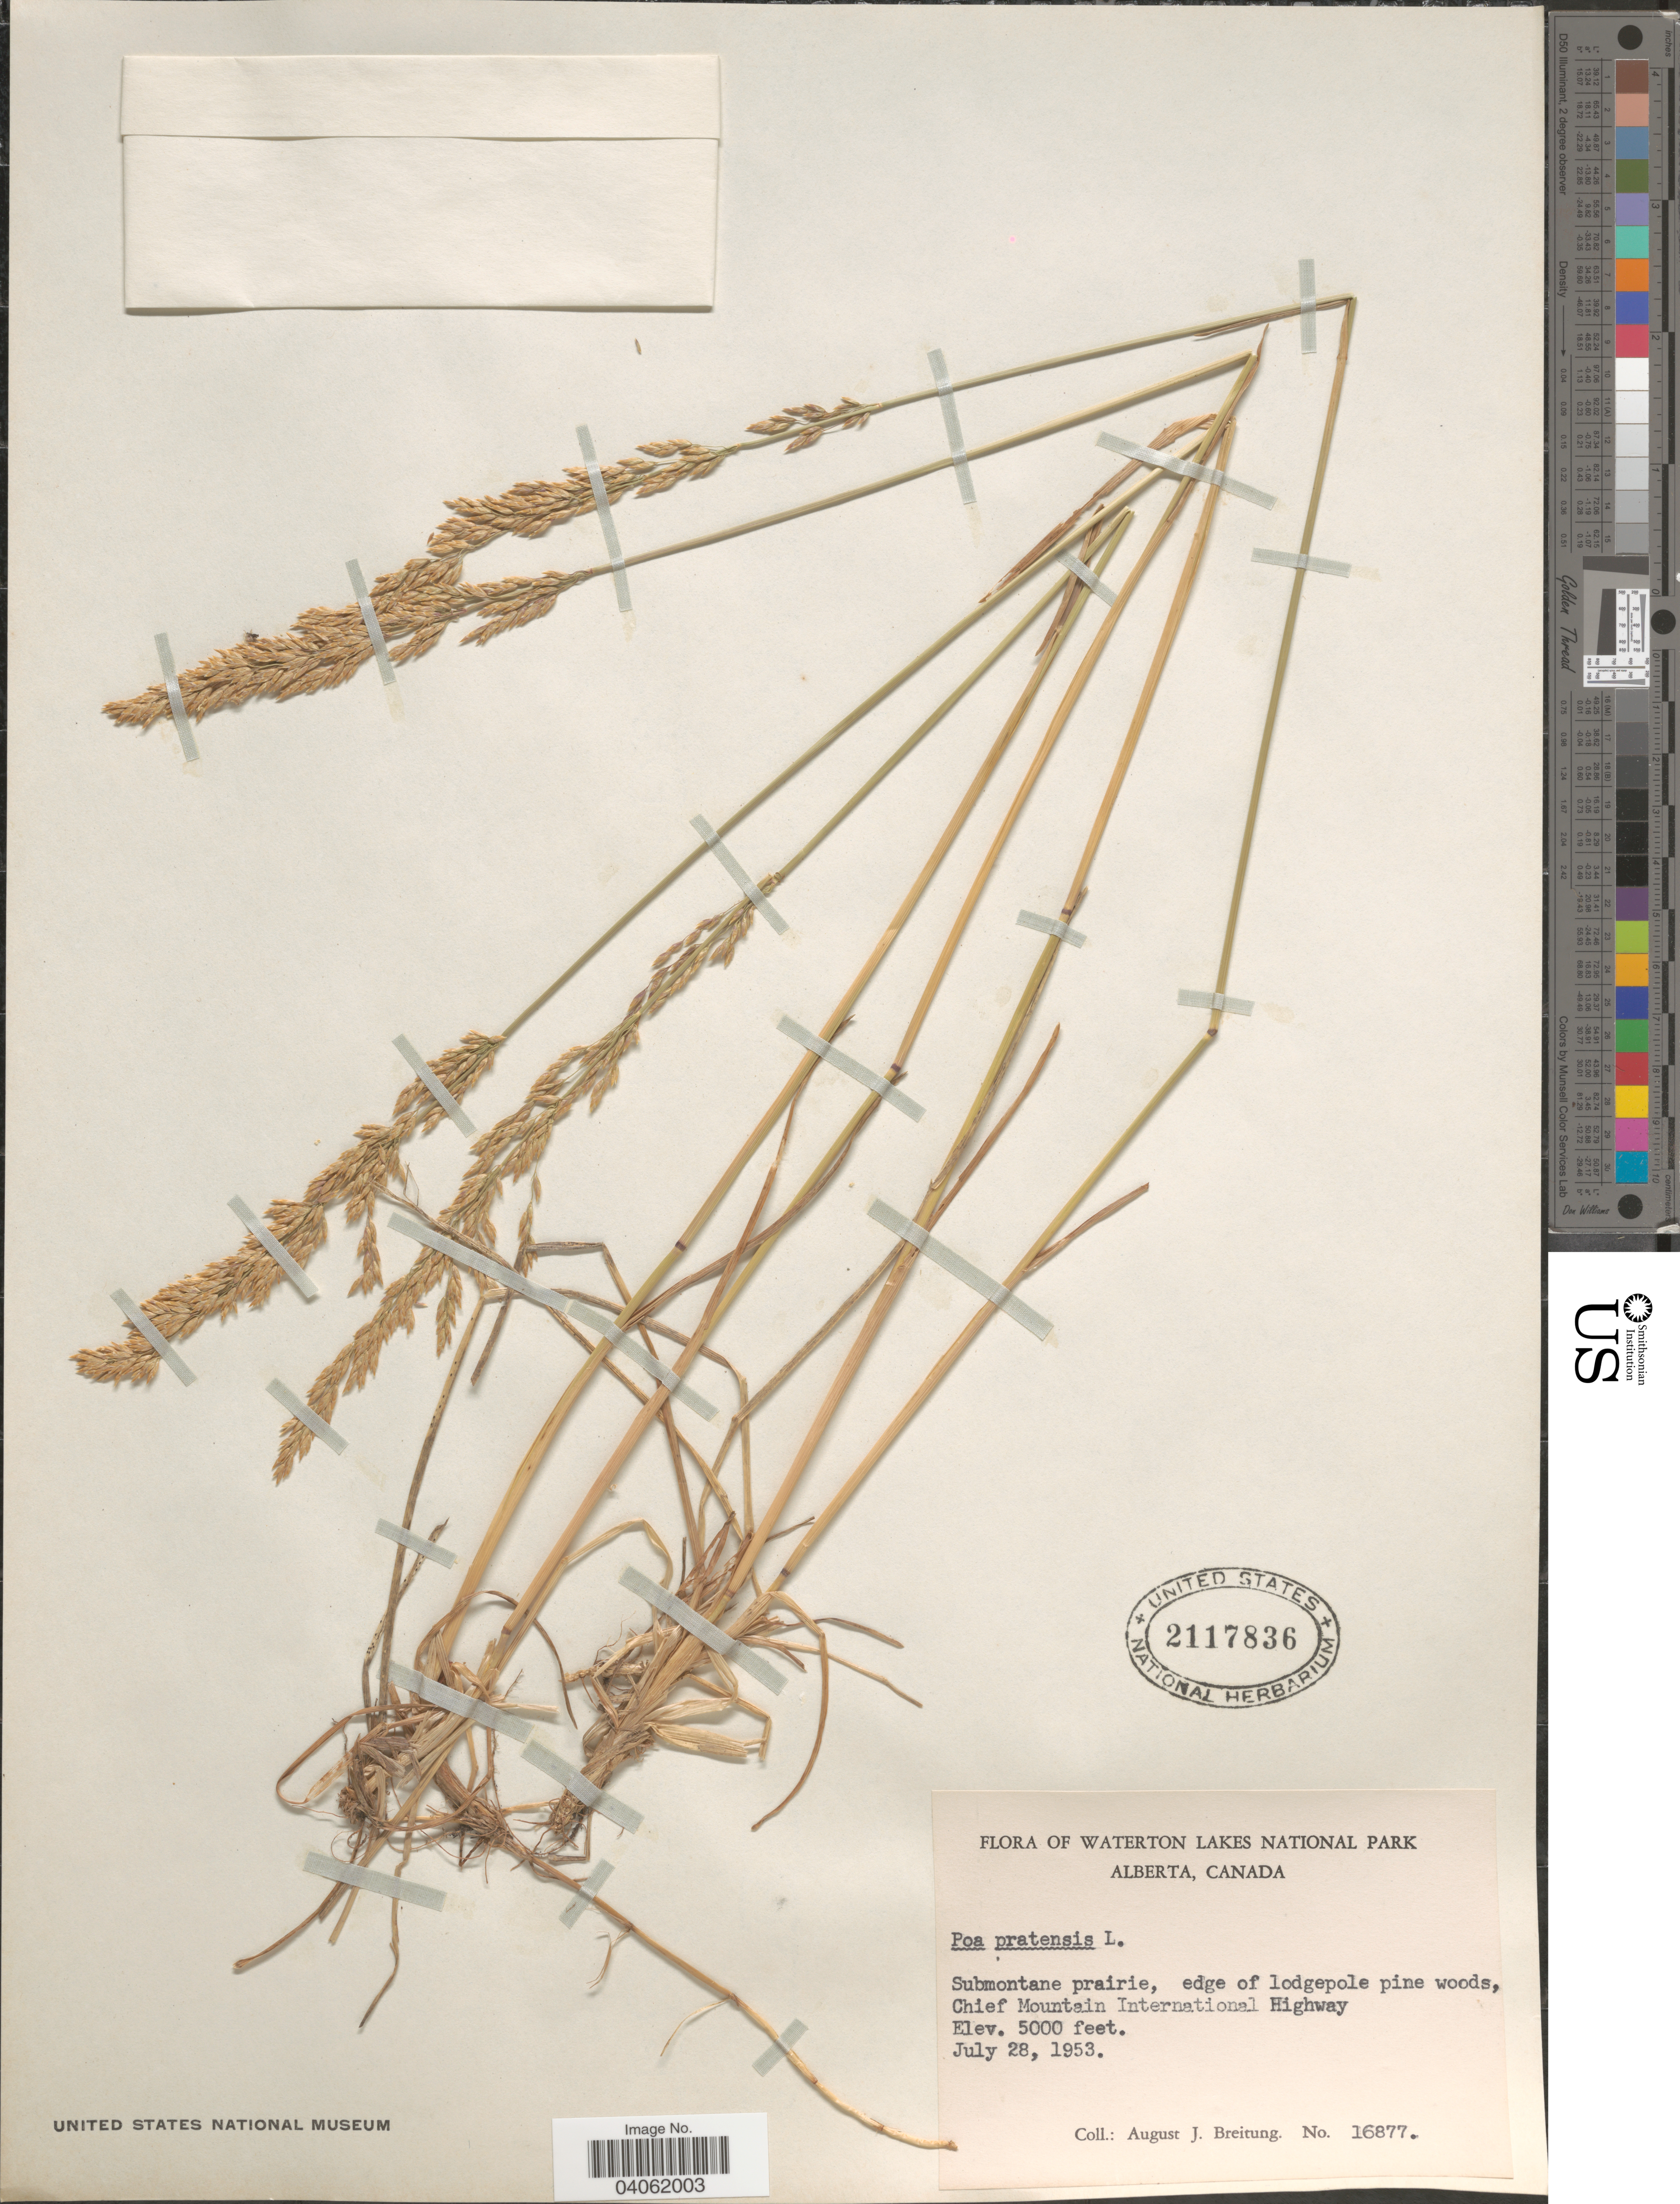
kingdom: Plantae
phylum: Tracheophyta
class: Liliopsida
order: Poales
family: Poaceae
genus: Poa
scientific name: Poa pratensis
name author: L.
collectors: A. Breitung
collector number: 16877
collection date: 1953-07-28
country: Canada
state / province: Alberta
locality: Waterton Lakes National Park. Chief Mountain International Highway.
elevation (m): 1524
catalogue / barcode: US 2117836